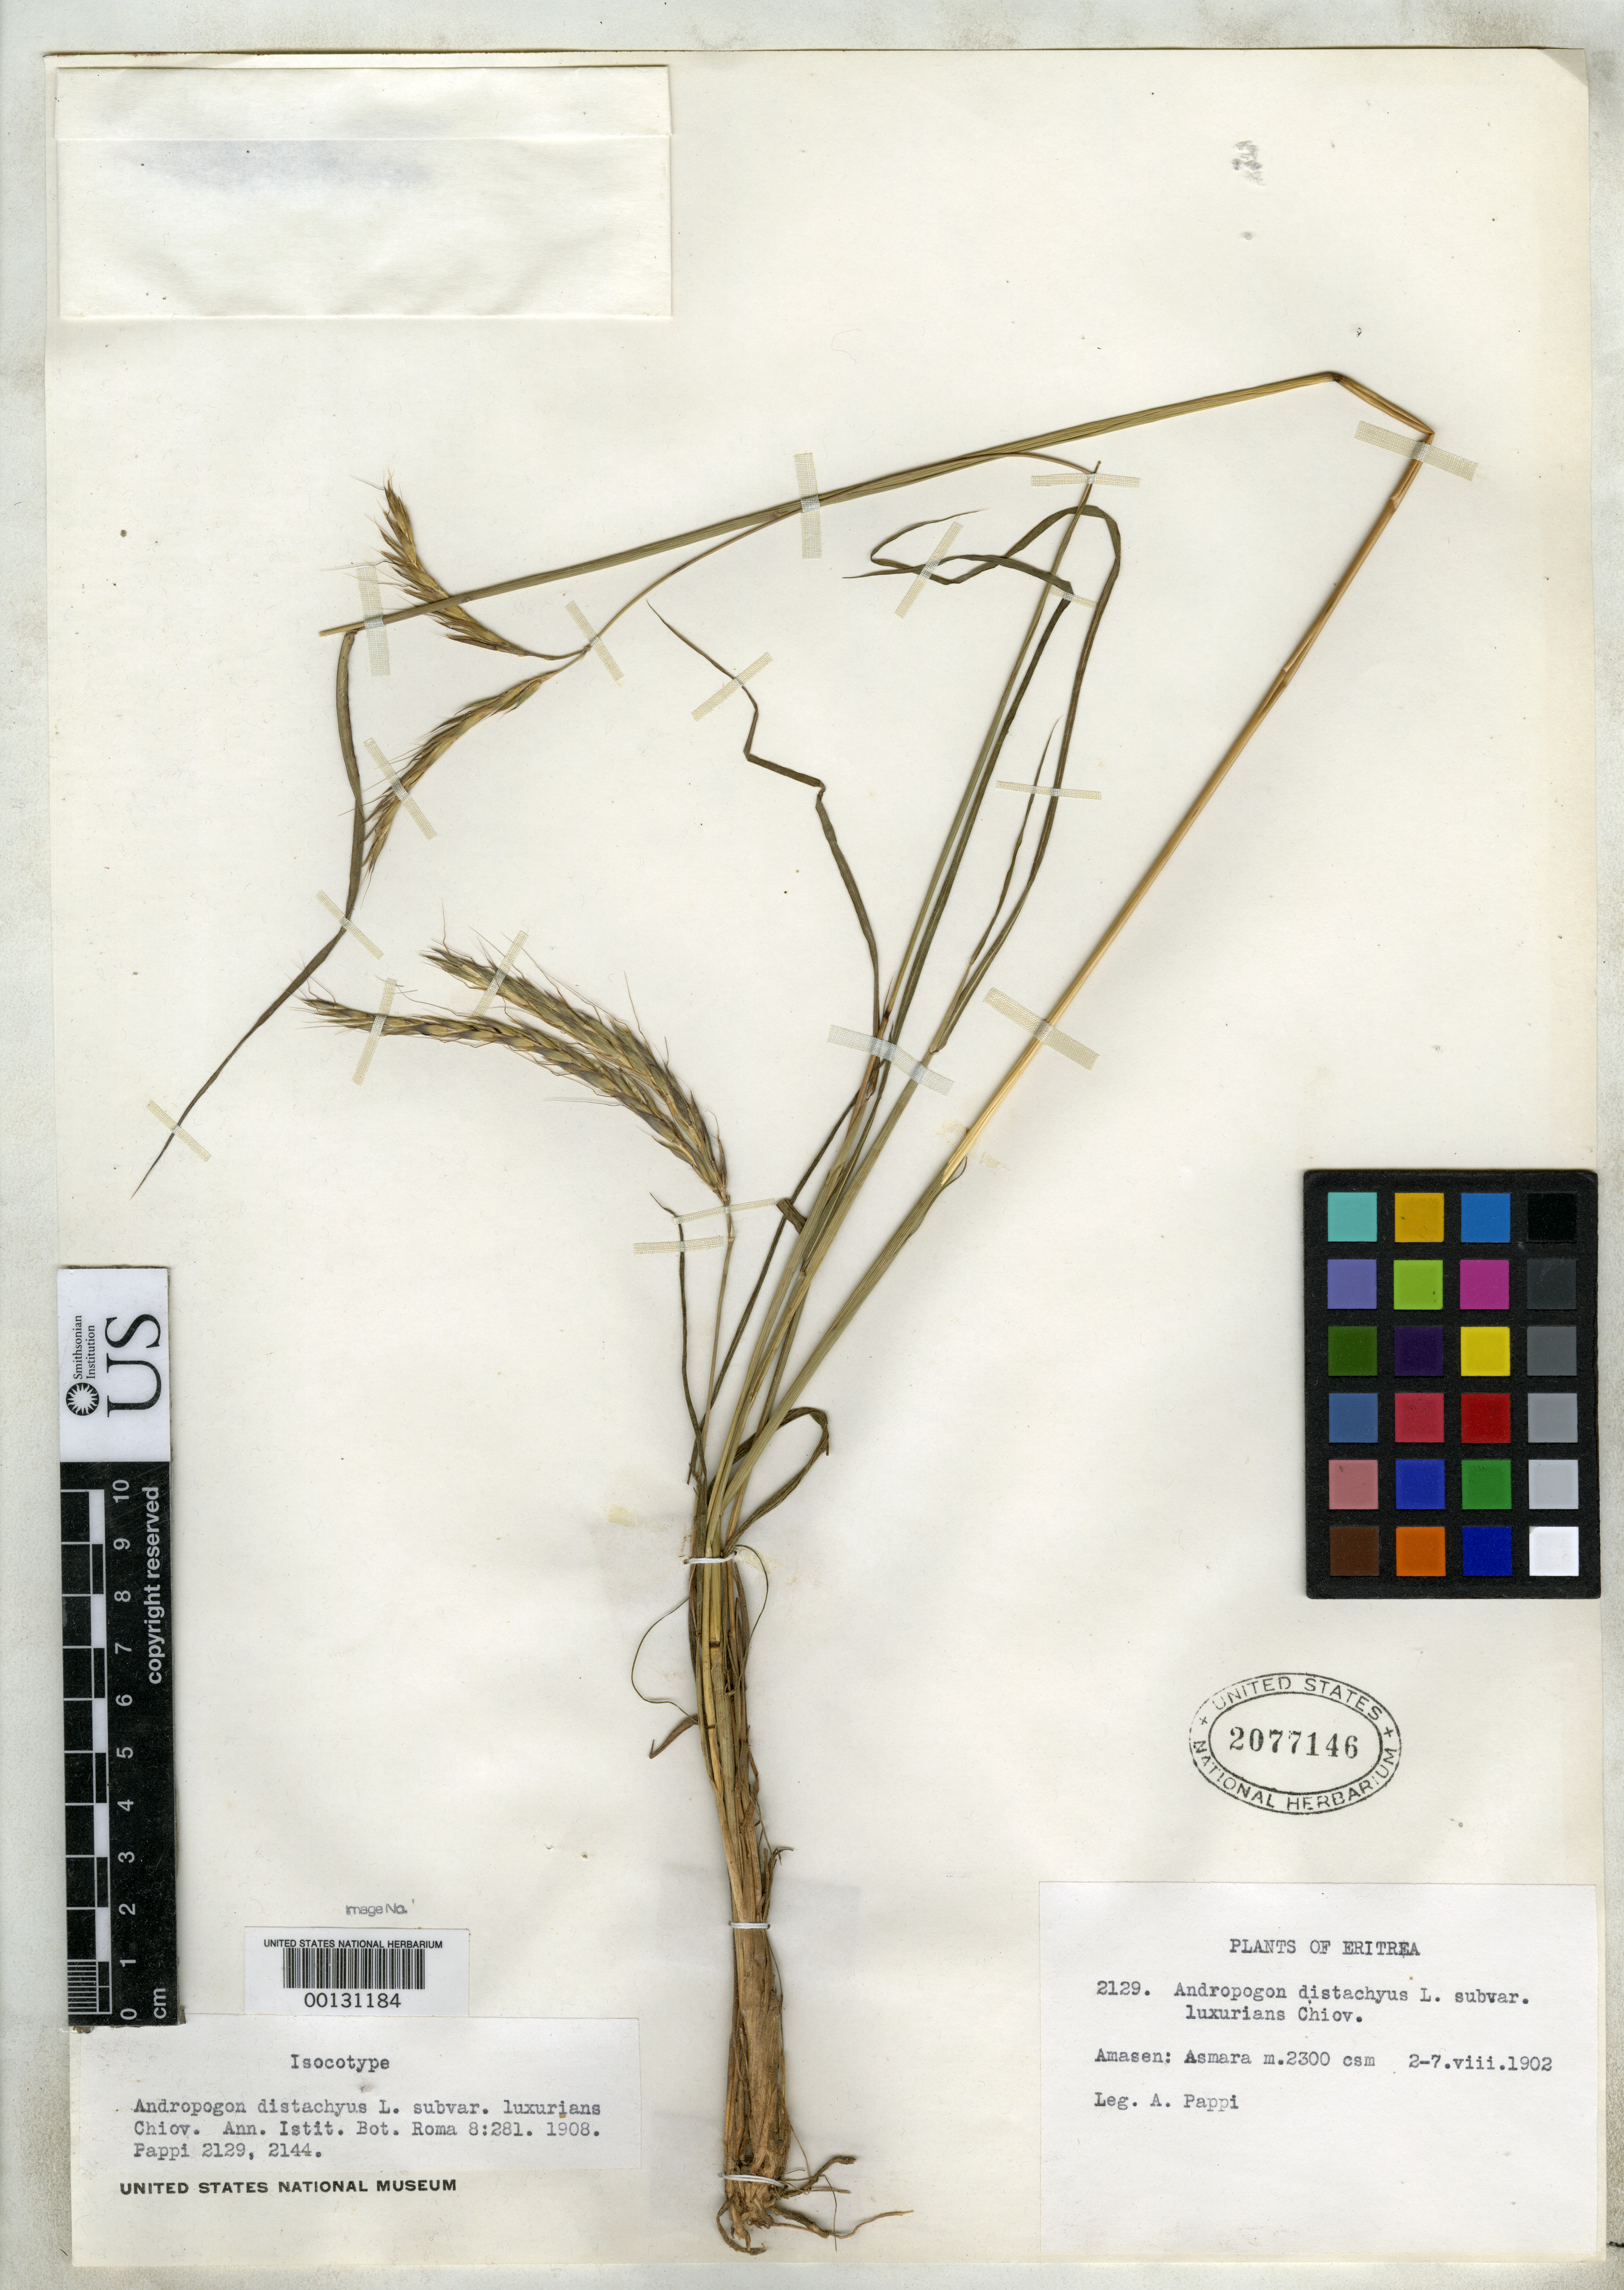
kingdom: Plantae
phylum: Tracheophyta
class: Liliopsida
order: Poales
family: Poaceae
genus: Andropogon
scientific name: Andropogon distachysis subvar. luxurians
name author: Chiov.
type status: Isosyntype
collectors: A. Pappi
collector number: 2129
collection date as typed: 02 Aug 1902 to 07 Aug 1902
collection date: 1902-08-02/1902-08-07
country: Eritrea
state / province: Maekel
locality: Amasen, Asmara.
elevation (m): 2300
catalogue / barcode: US 2077146